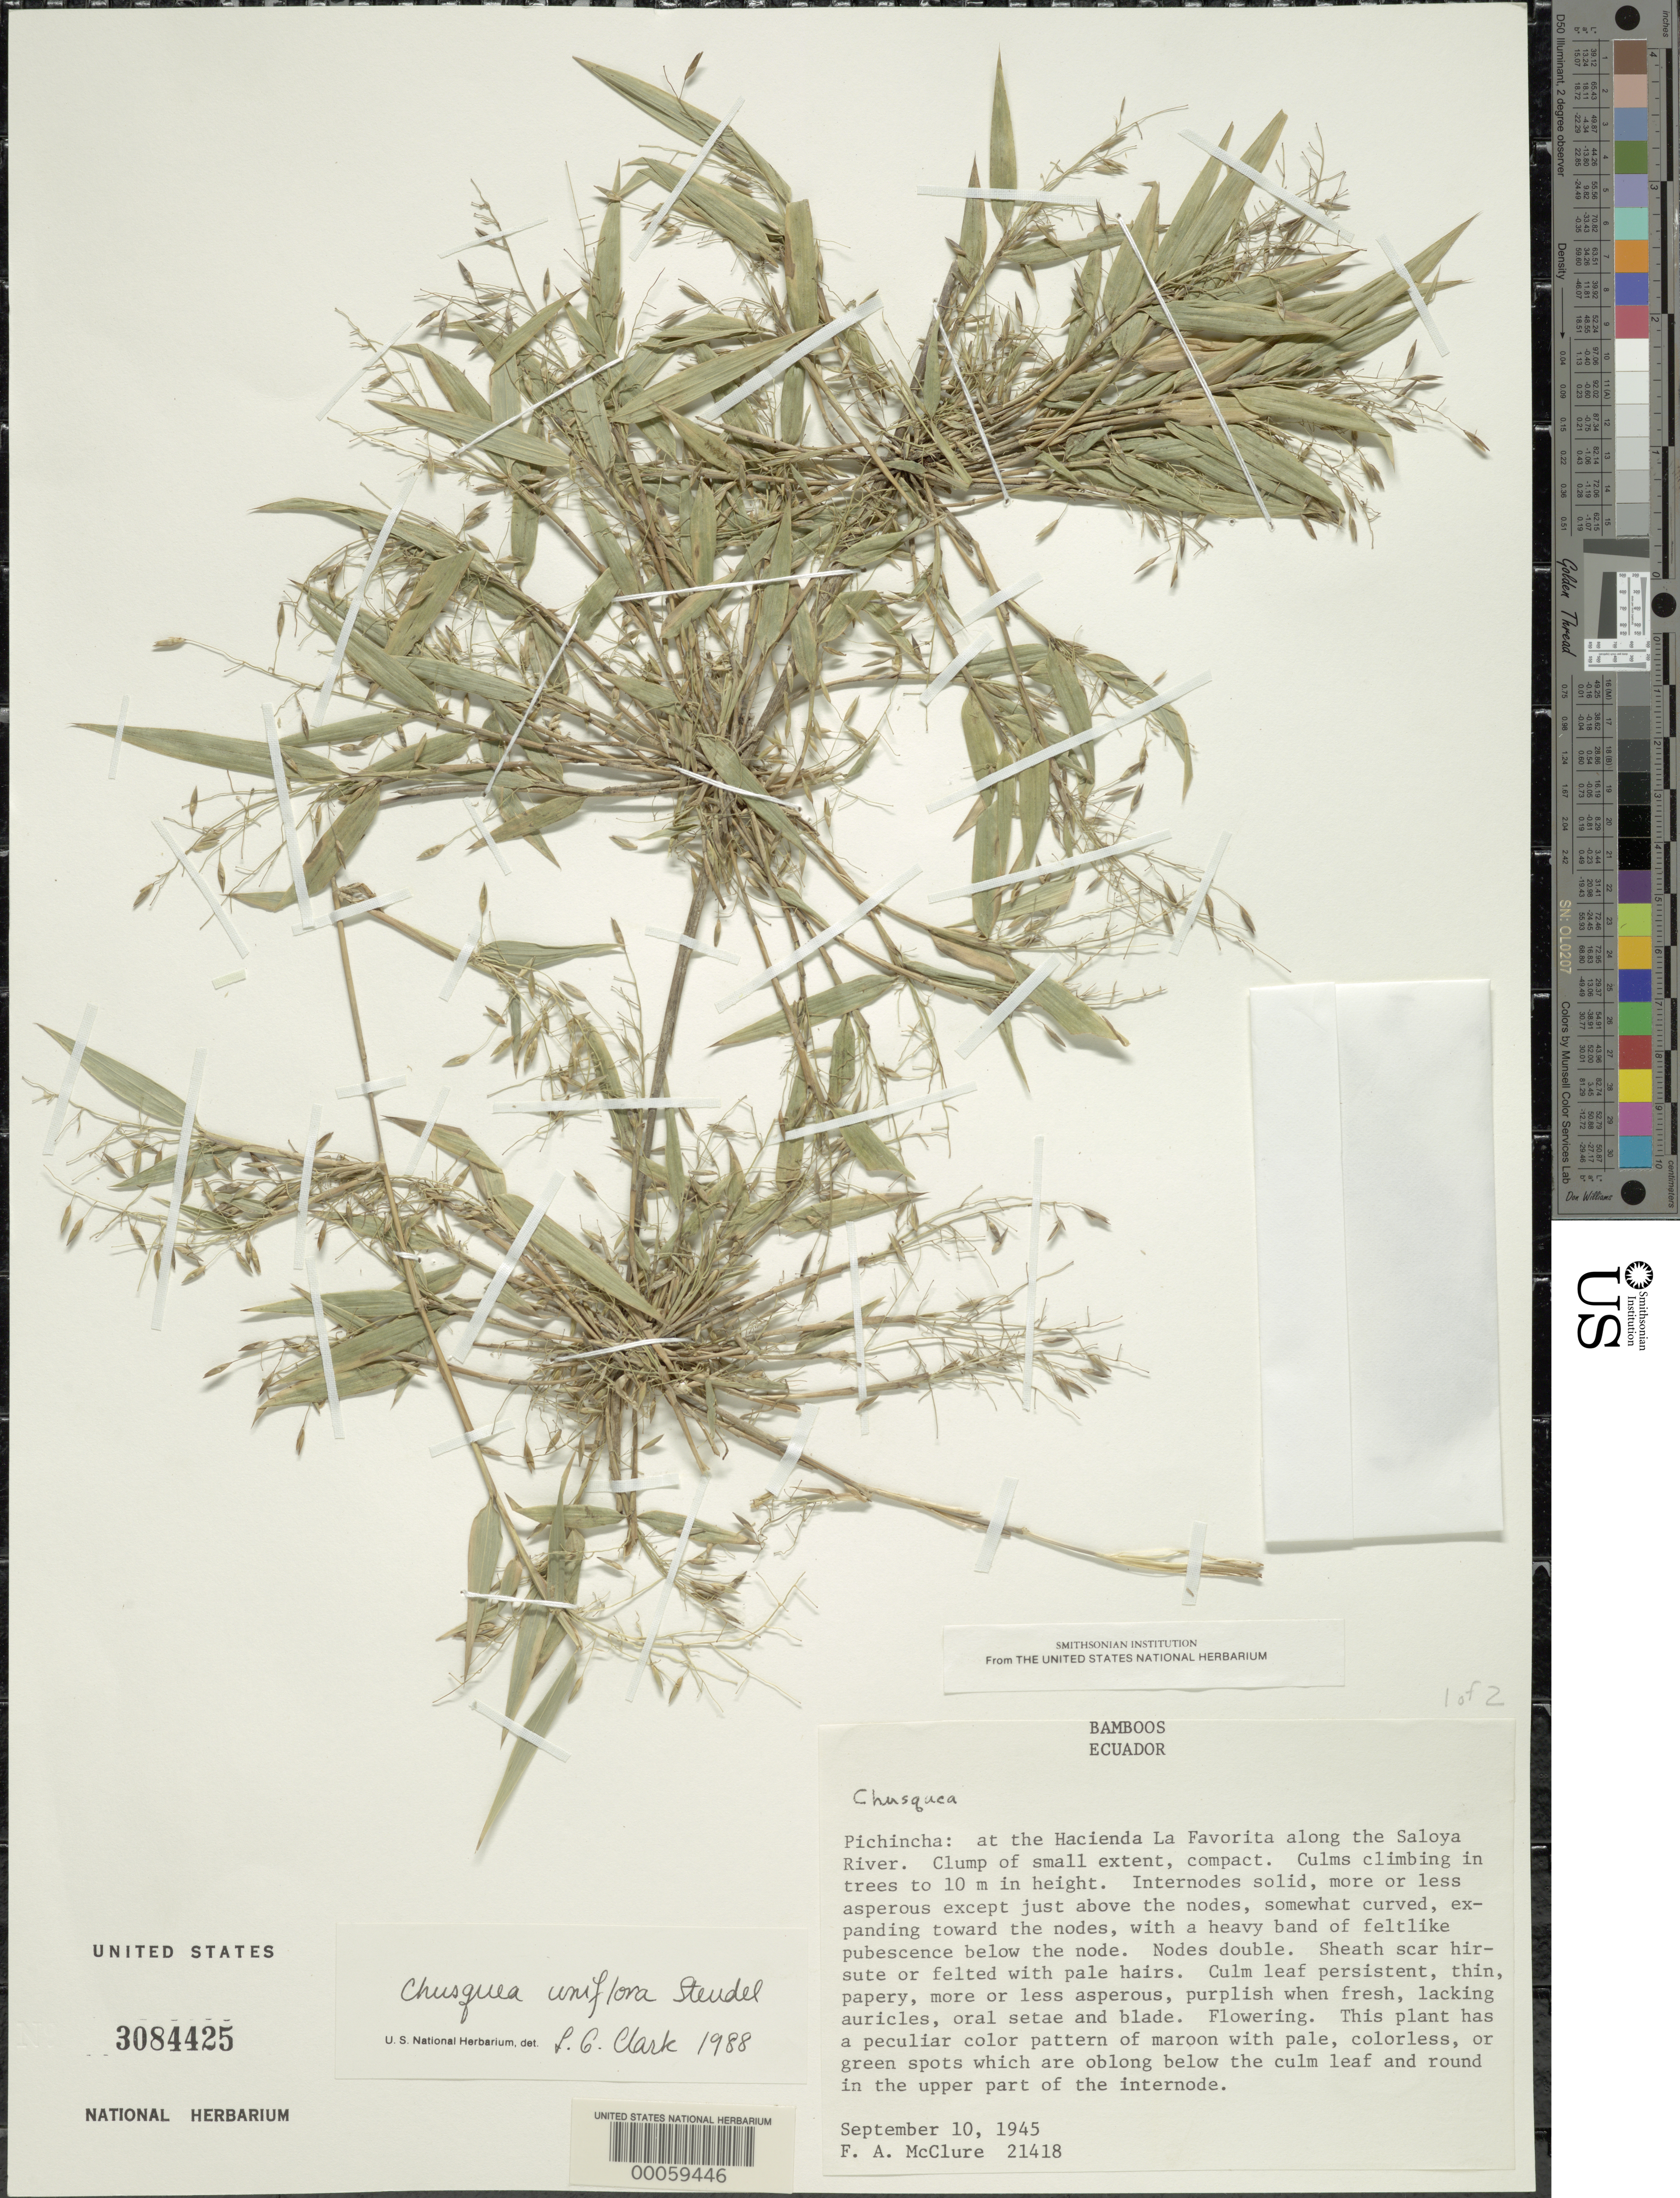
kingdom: Plantae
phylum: Tracheophyta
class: Liliopsida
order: Poales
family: Poaceae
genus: Chusquea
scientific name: Chusquea uniflora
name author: Steud.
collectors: F. A. McClure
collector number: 21418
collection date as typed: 10 Sep 1945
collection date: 1945-09-10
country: Ecuador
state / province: Pichincha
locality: Hacienda la favorita along saloya River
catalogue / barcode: US 3084425